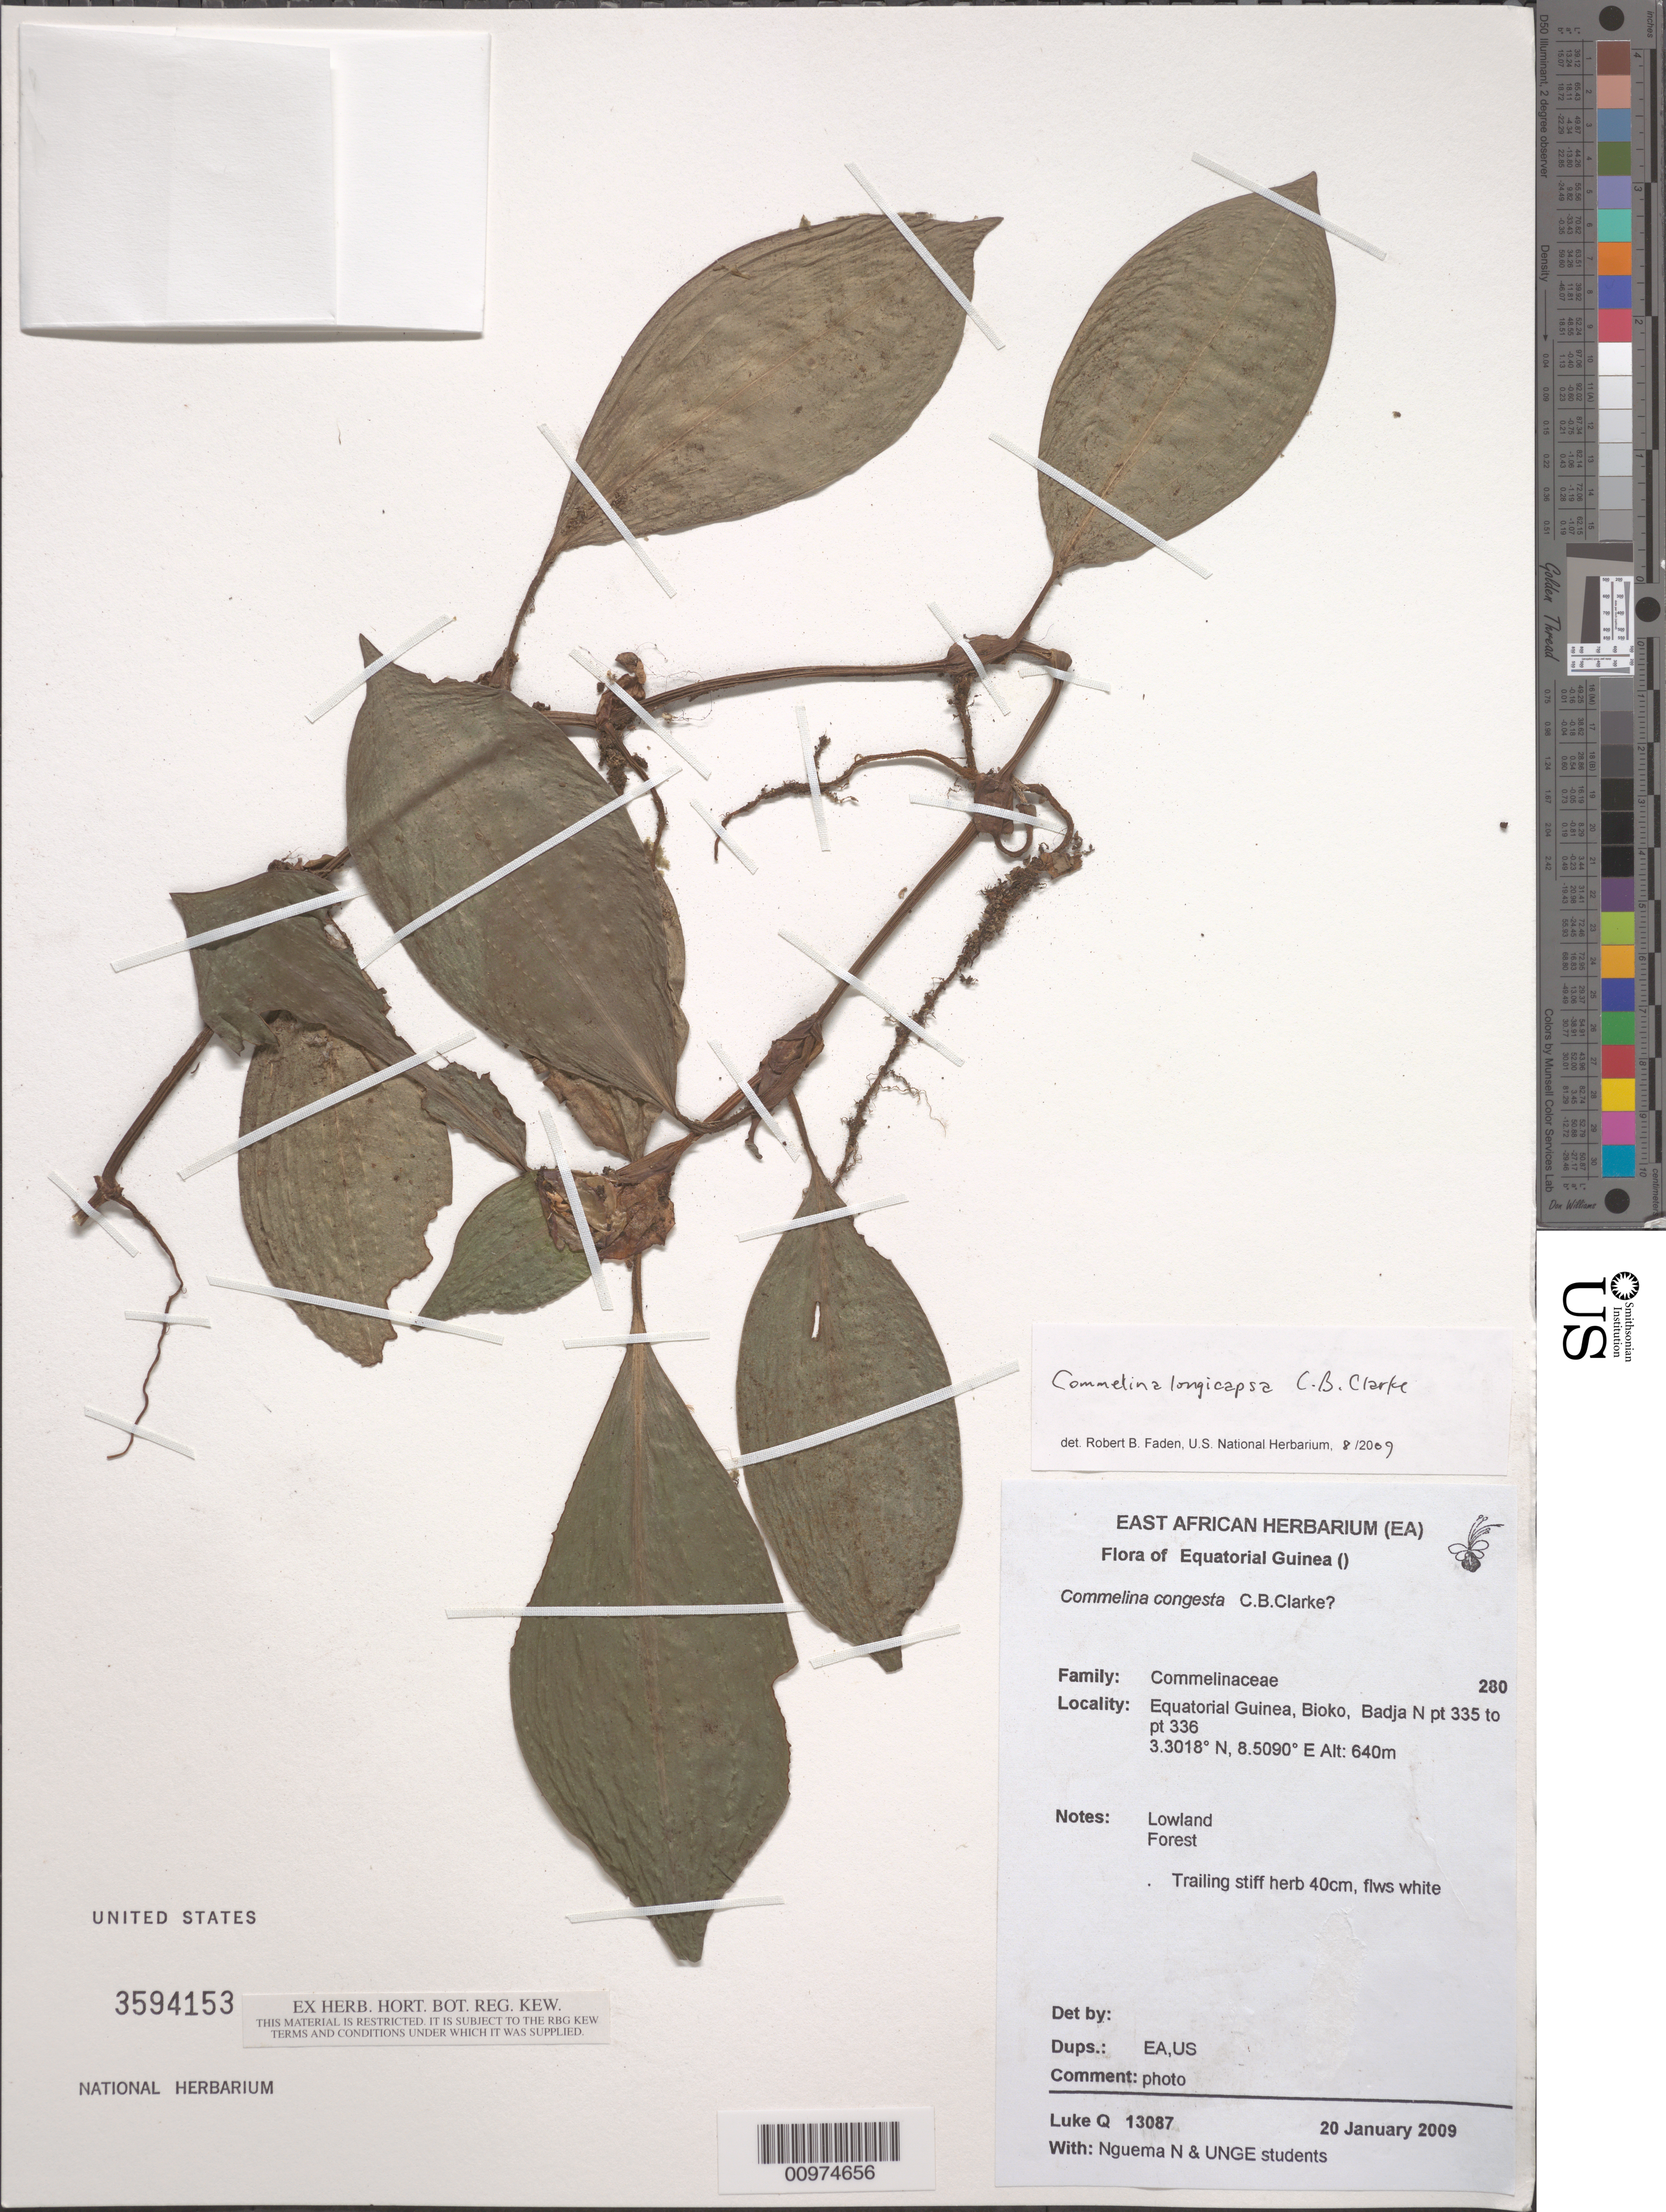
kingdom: Plantae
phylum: Tracheophyta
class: Liliopsida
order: Commelinales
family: Commelinaceae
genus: Commelina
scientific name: Commelina longicapsa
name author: C.B. Clarke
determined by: Faden, Robert B., (US), Smithsonian Institution - National Museum of Natural History (UNITED STATES)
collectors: Q. Luke et al.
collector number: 13087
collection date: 2009-01-20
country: Equatorial Guinea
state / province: Bioko Sur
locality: Badja N pt 335 to pt 336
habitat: Lowland Forest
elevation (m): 640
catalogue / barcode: US 3594153